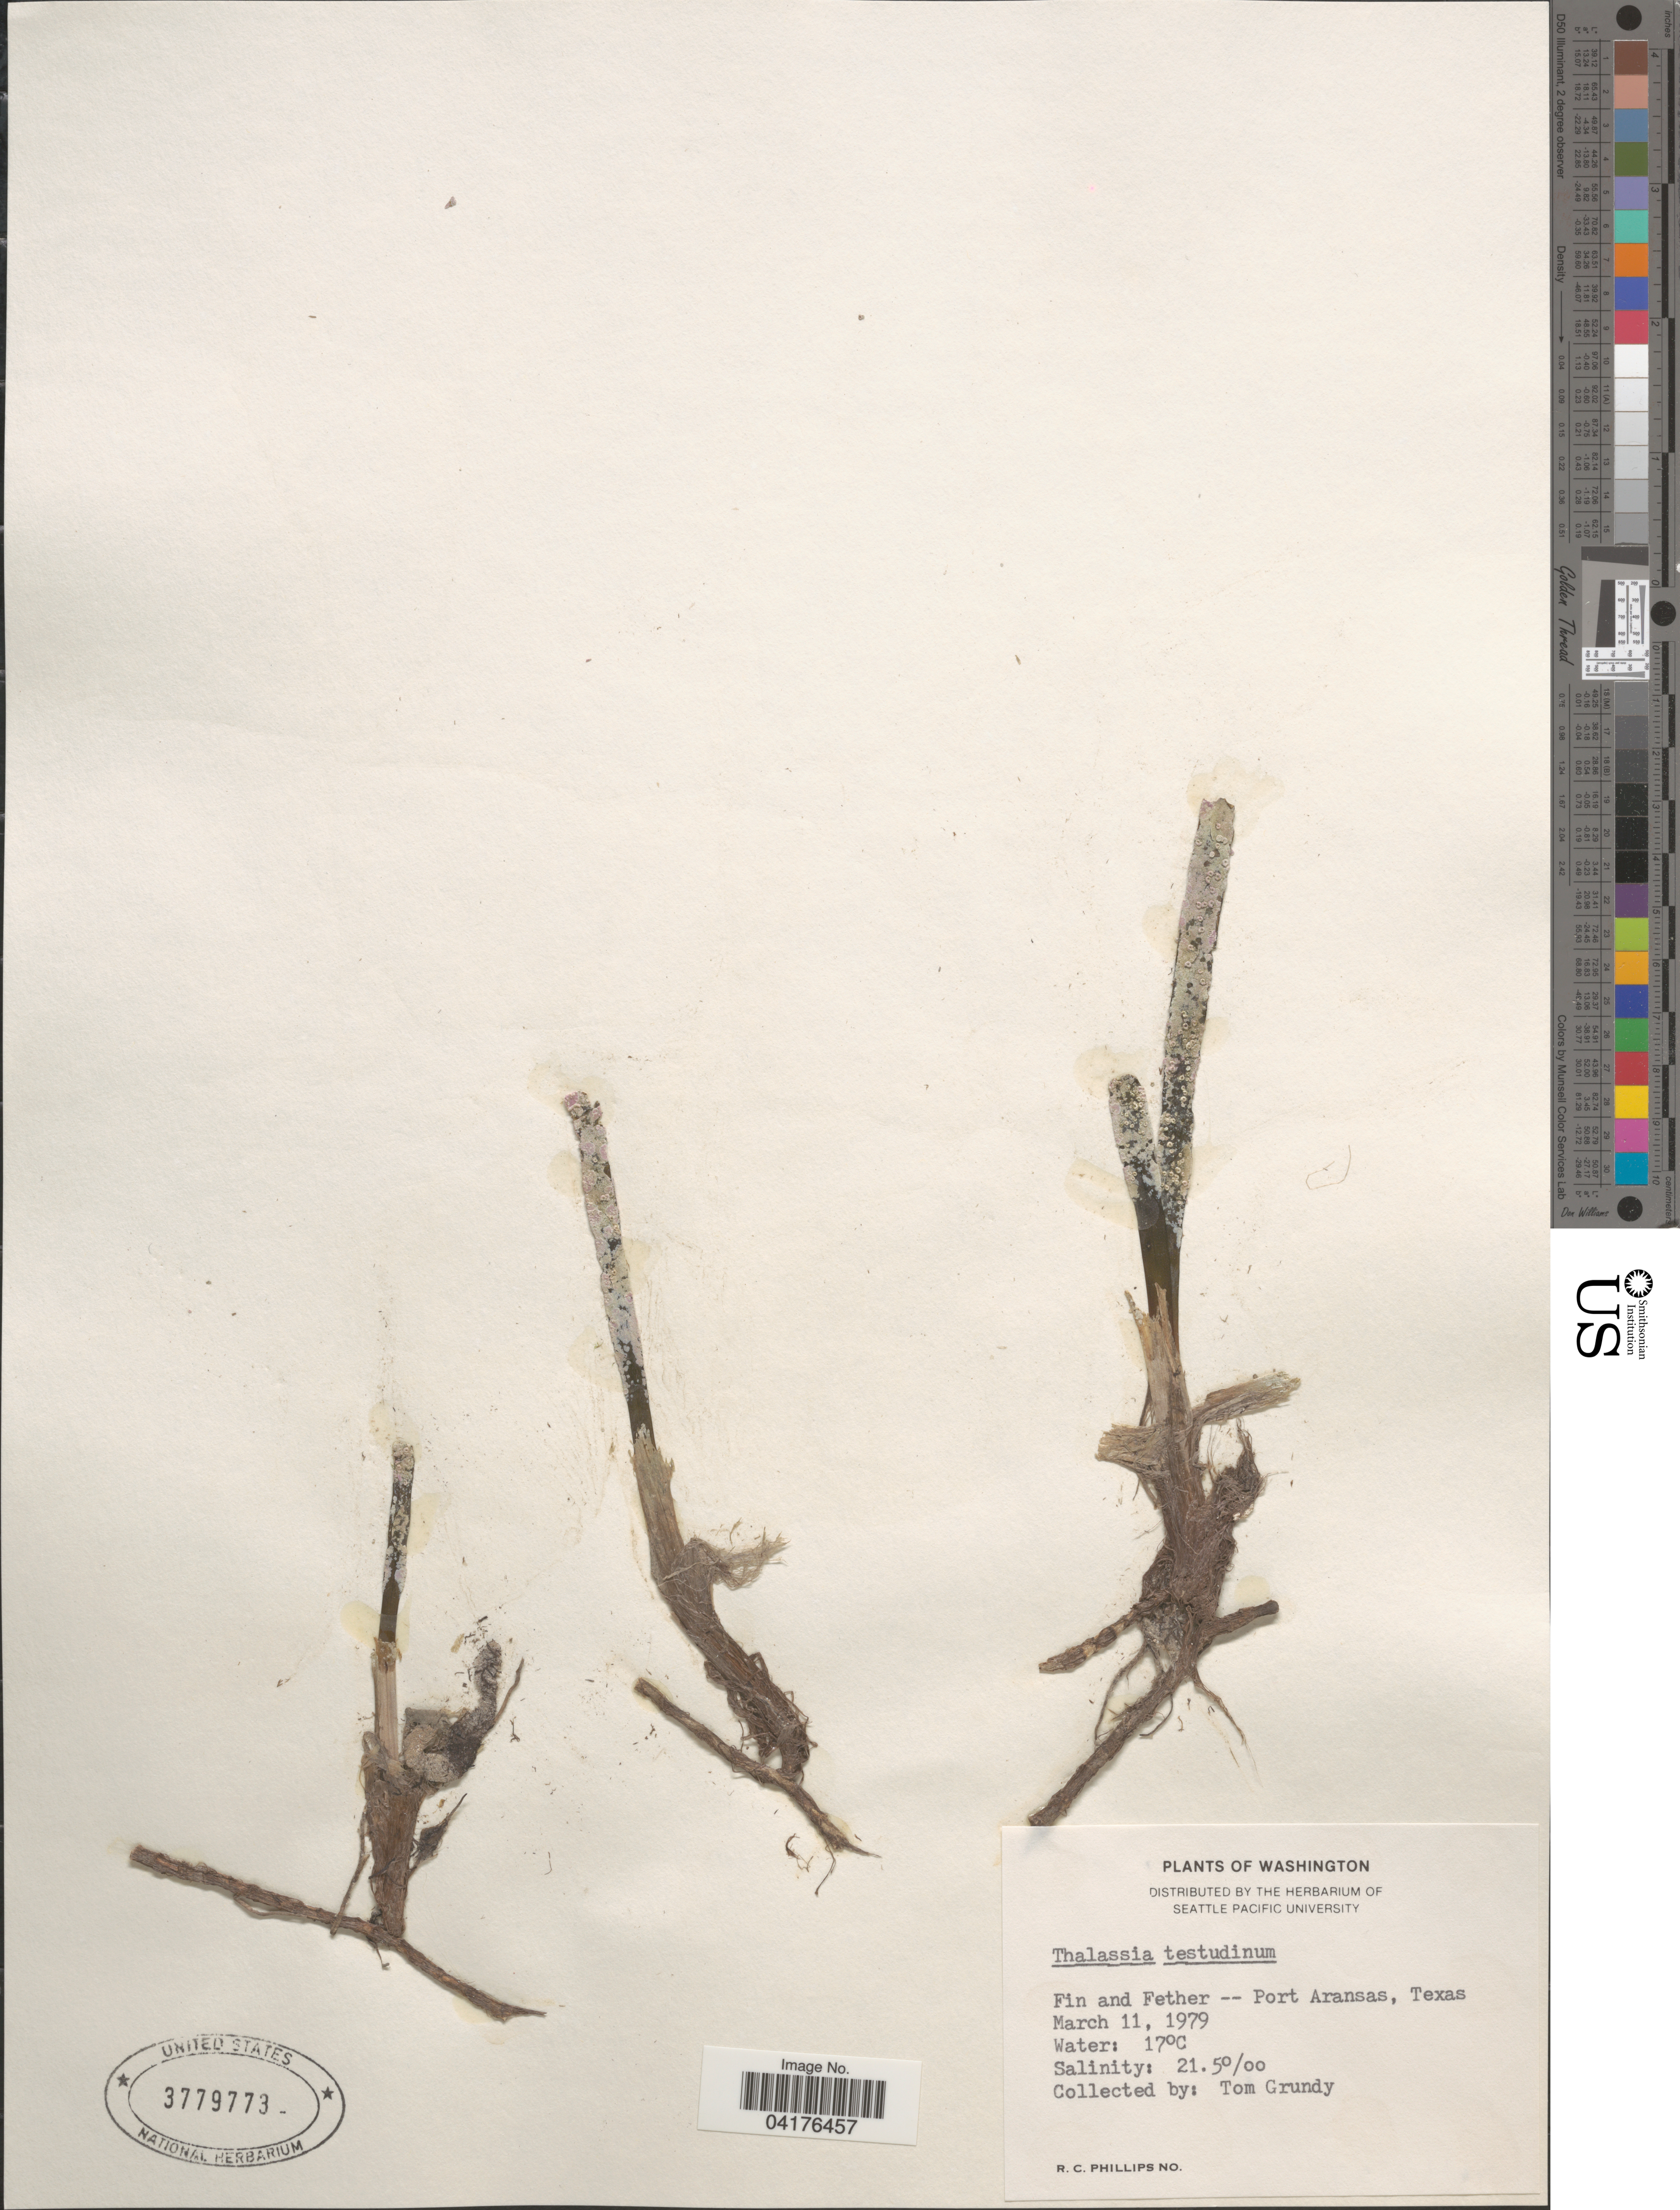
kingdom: Plantae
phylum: Tracheophyta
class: Liliopsida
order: Alismatales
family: Hydrocharitaceae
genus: Thalassia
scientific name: Thalassia testudinum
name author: Banks & Sol. ex K.D. Koenig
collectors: T. Grundy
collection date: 1979-03-11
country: United States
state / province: Texas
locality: Fin and Fether -- Port Aransas.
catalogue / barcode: US 3779773